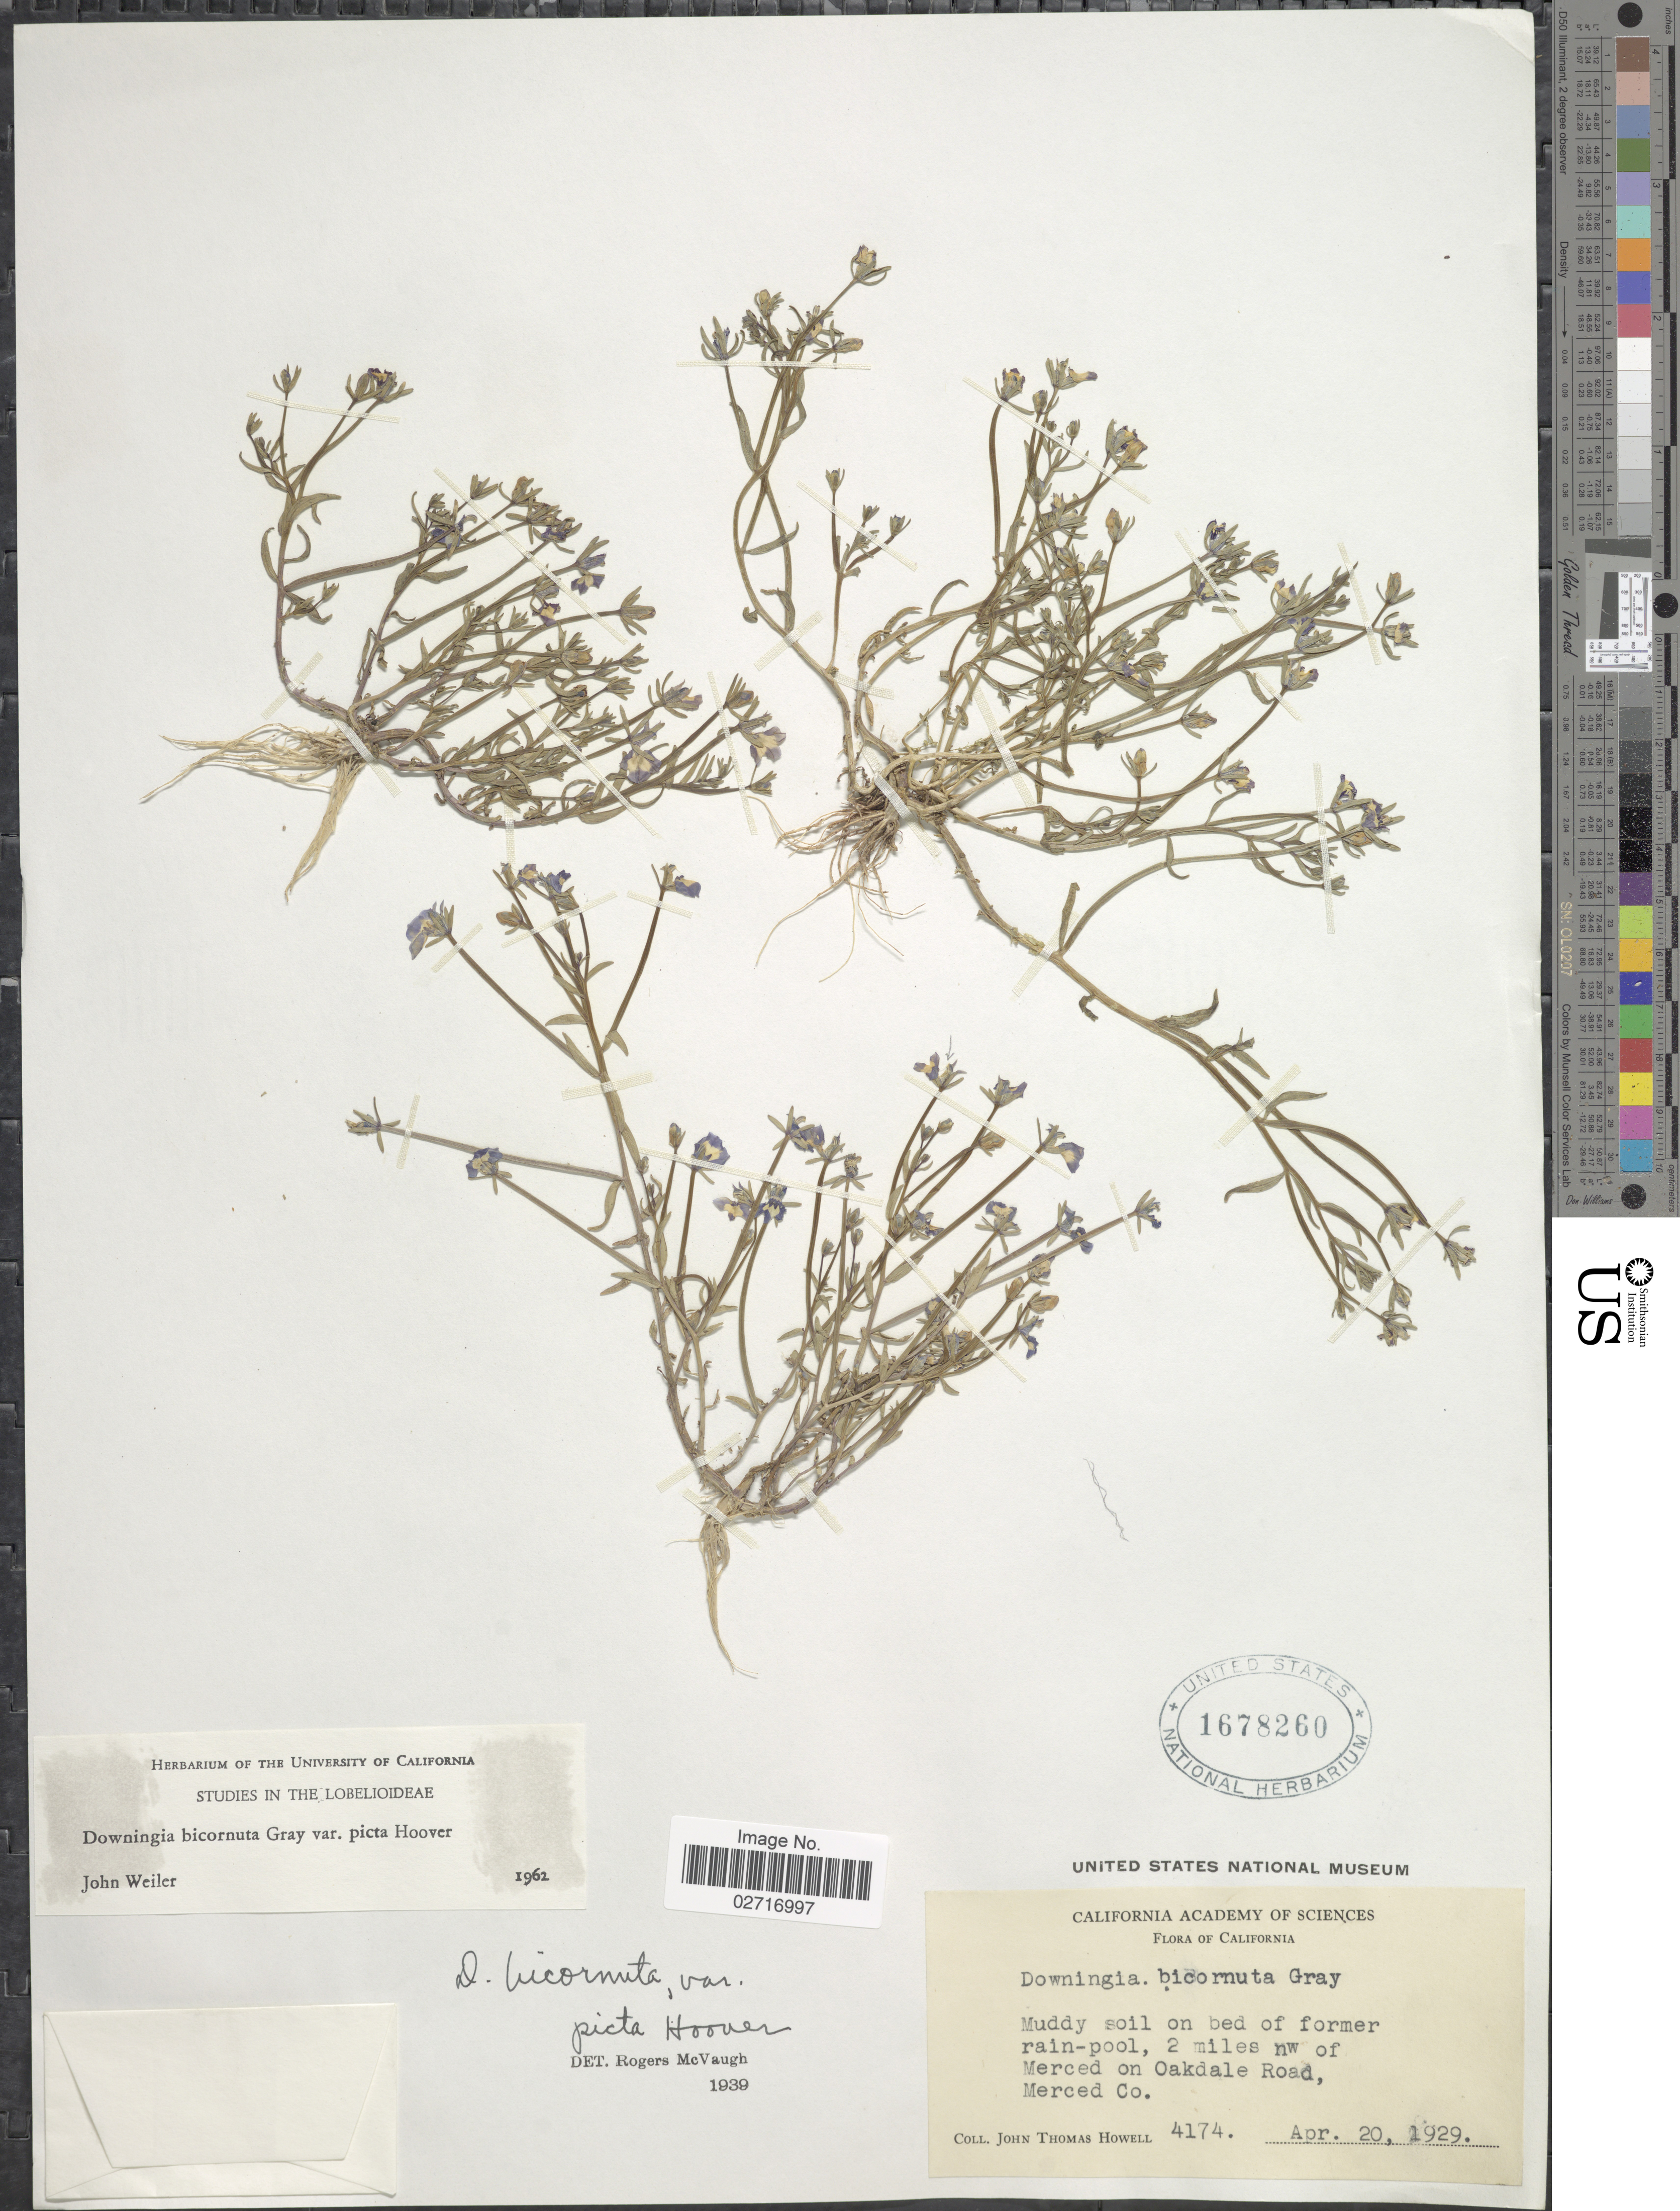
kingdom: Plantae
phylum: Tracheophyta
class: Magnoliopsida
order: Asterales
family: Campanulaceae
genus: Downingia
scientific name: Downingia bicornuta var. picta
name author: Hoover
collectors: J. T. Howell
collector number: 4174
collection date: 1929-04-20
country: United States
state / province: California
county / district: Merced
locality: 2 miles nw of Merced on Oakdale Road, Merced Co.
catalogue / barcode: US 1678260